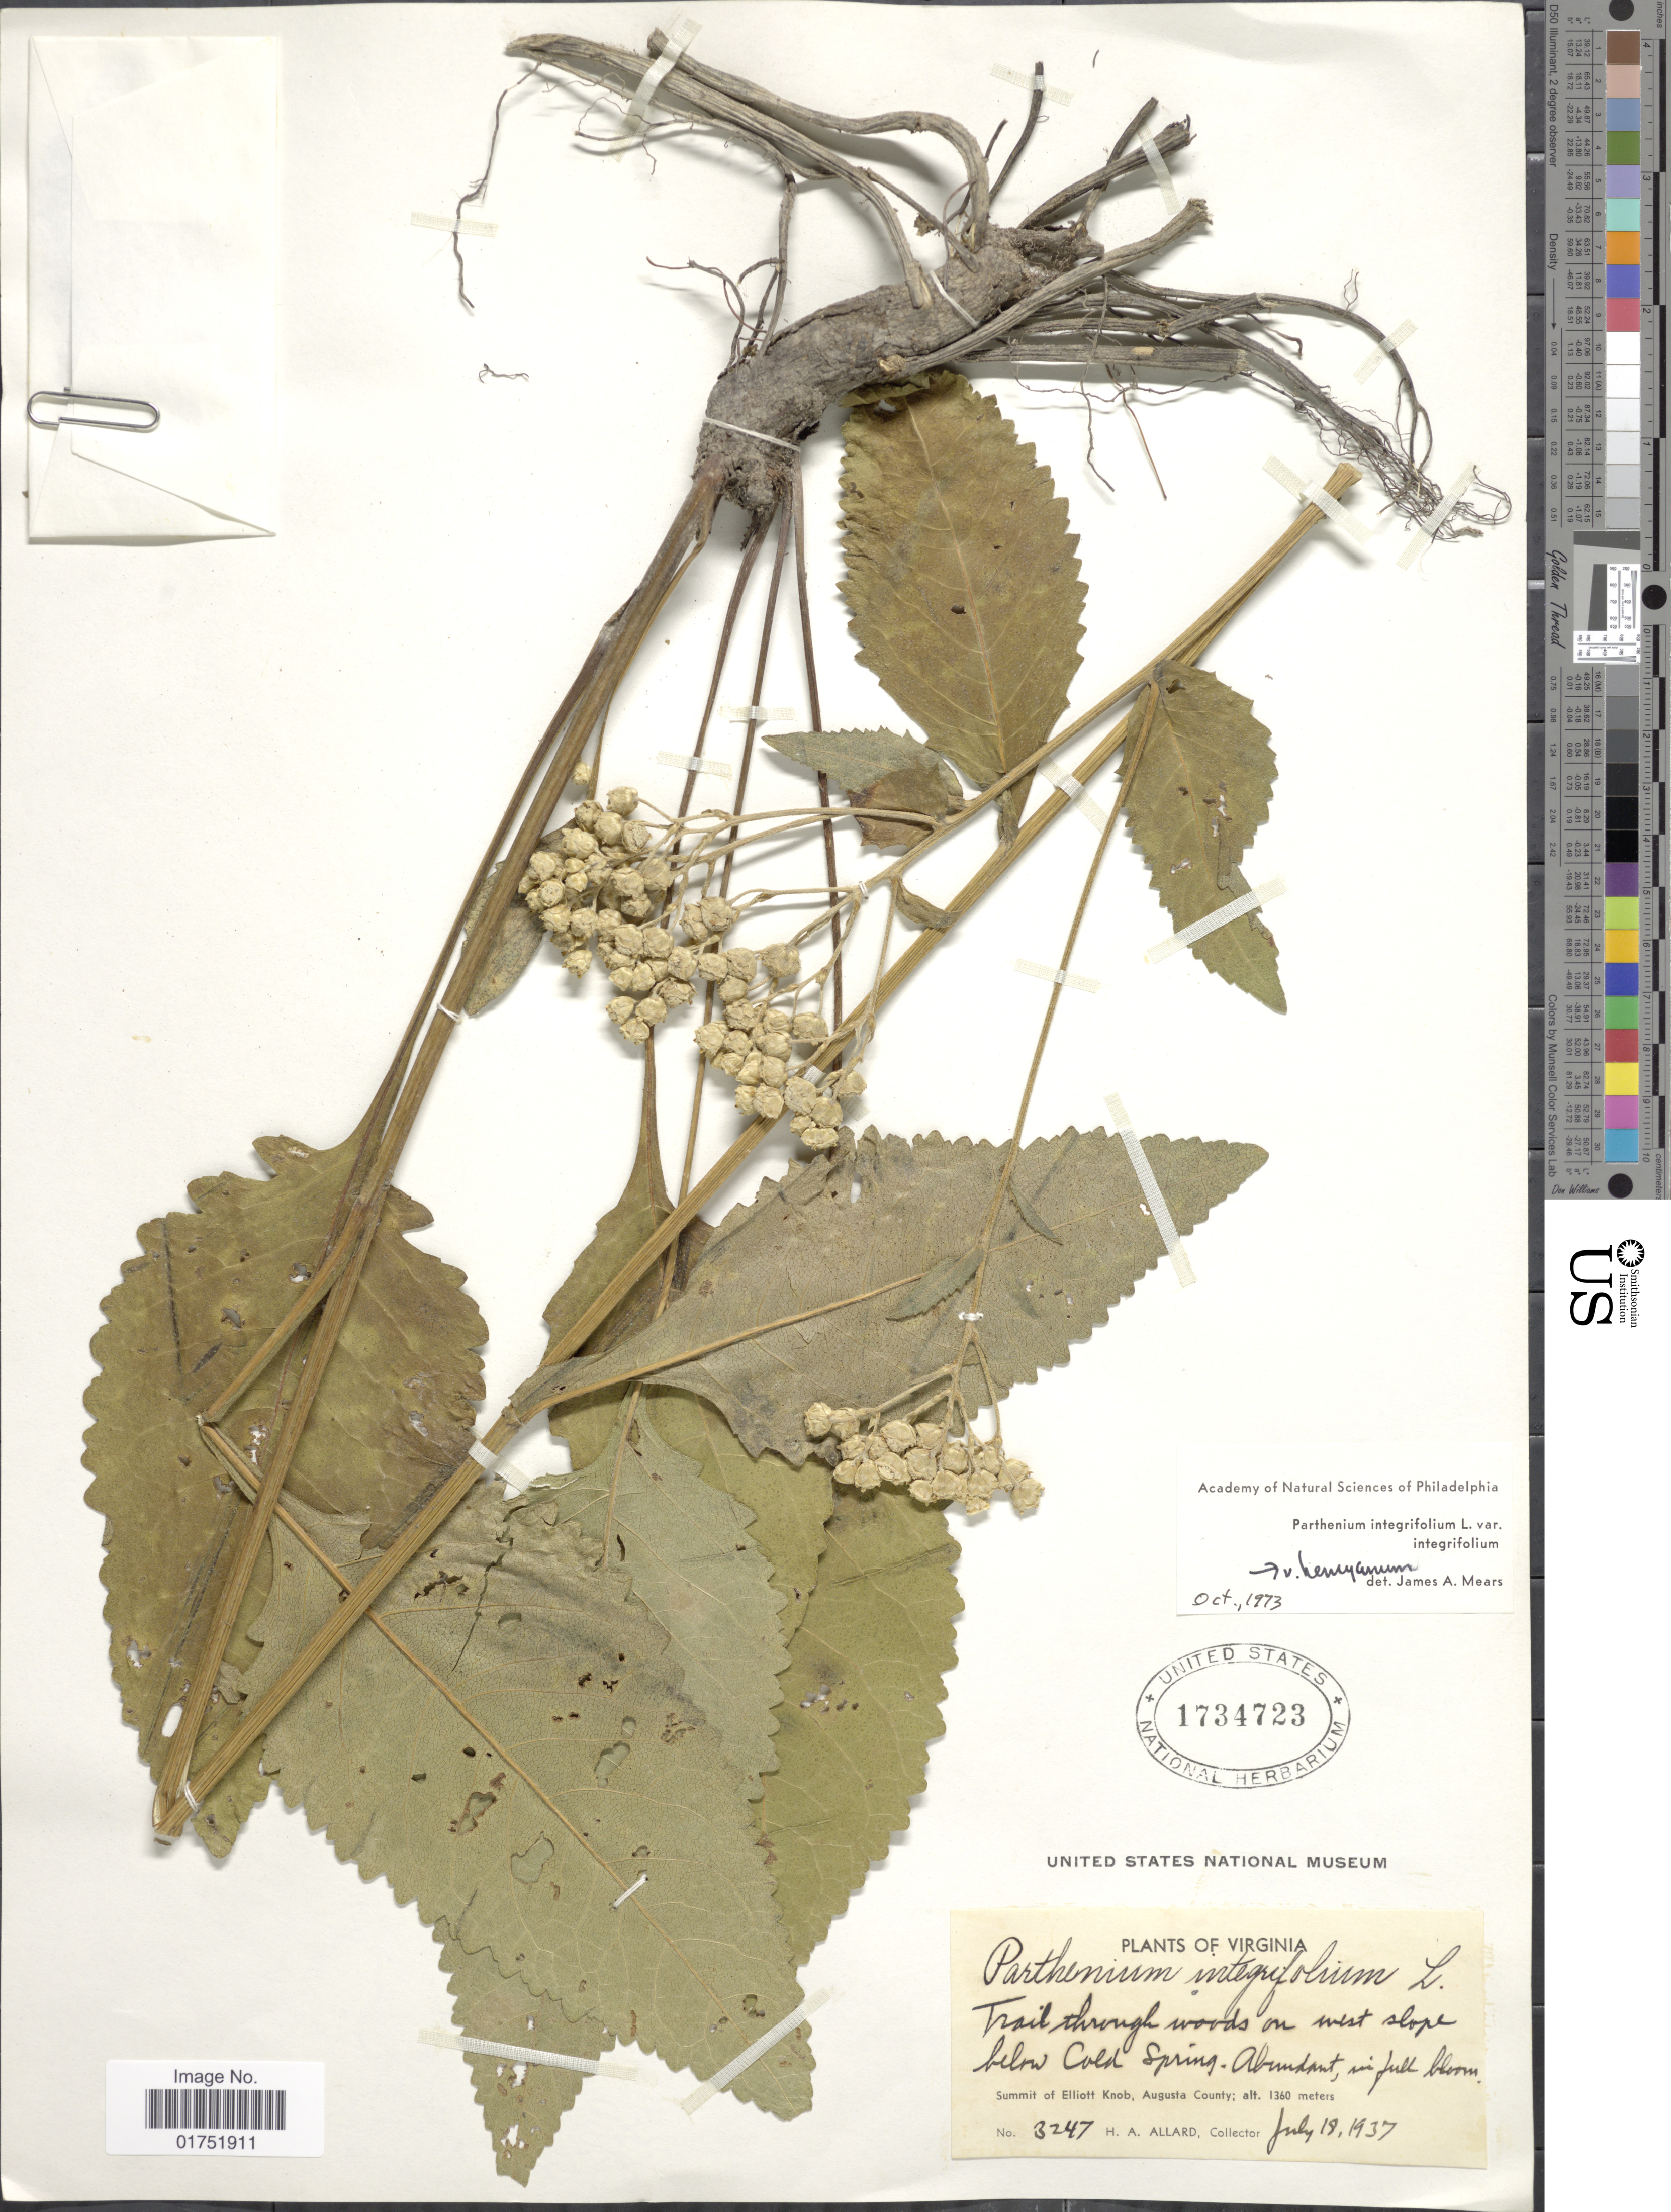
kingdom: Plantae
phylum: Tracheophyta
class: Magnoliopsida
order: Asterales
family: Asteraceae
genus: Parthenium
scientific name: Parthenium integrifolium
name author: L.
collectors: H. A. Allard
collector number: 3247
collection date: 1937-07-18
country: United States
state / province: Virginia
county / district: Augusta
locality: West slope below Cold Spring, Summit of Elliott Knob, Augusta County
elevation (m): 1360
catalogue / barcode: US 1734723